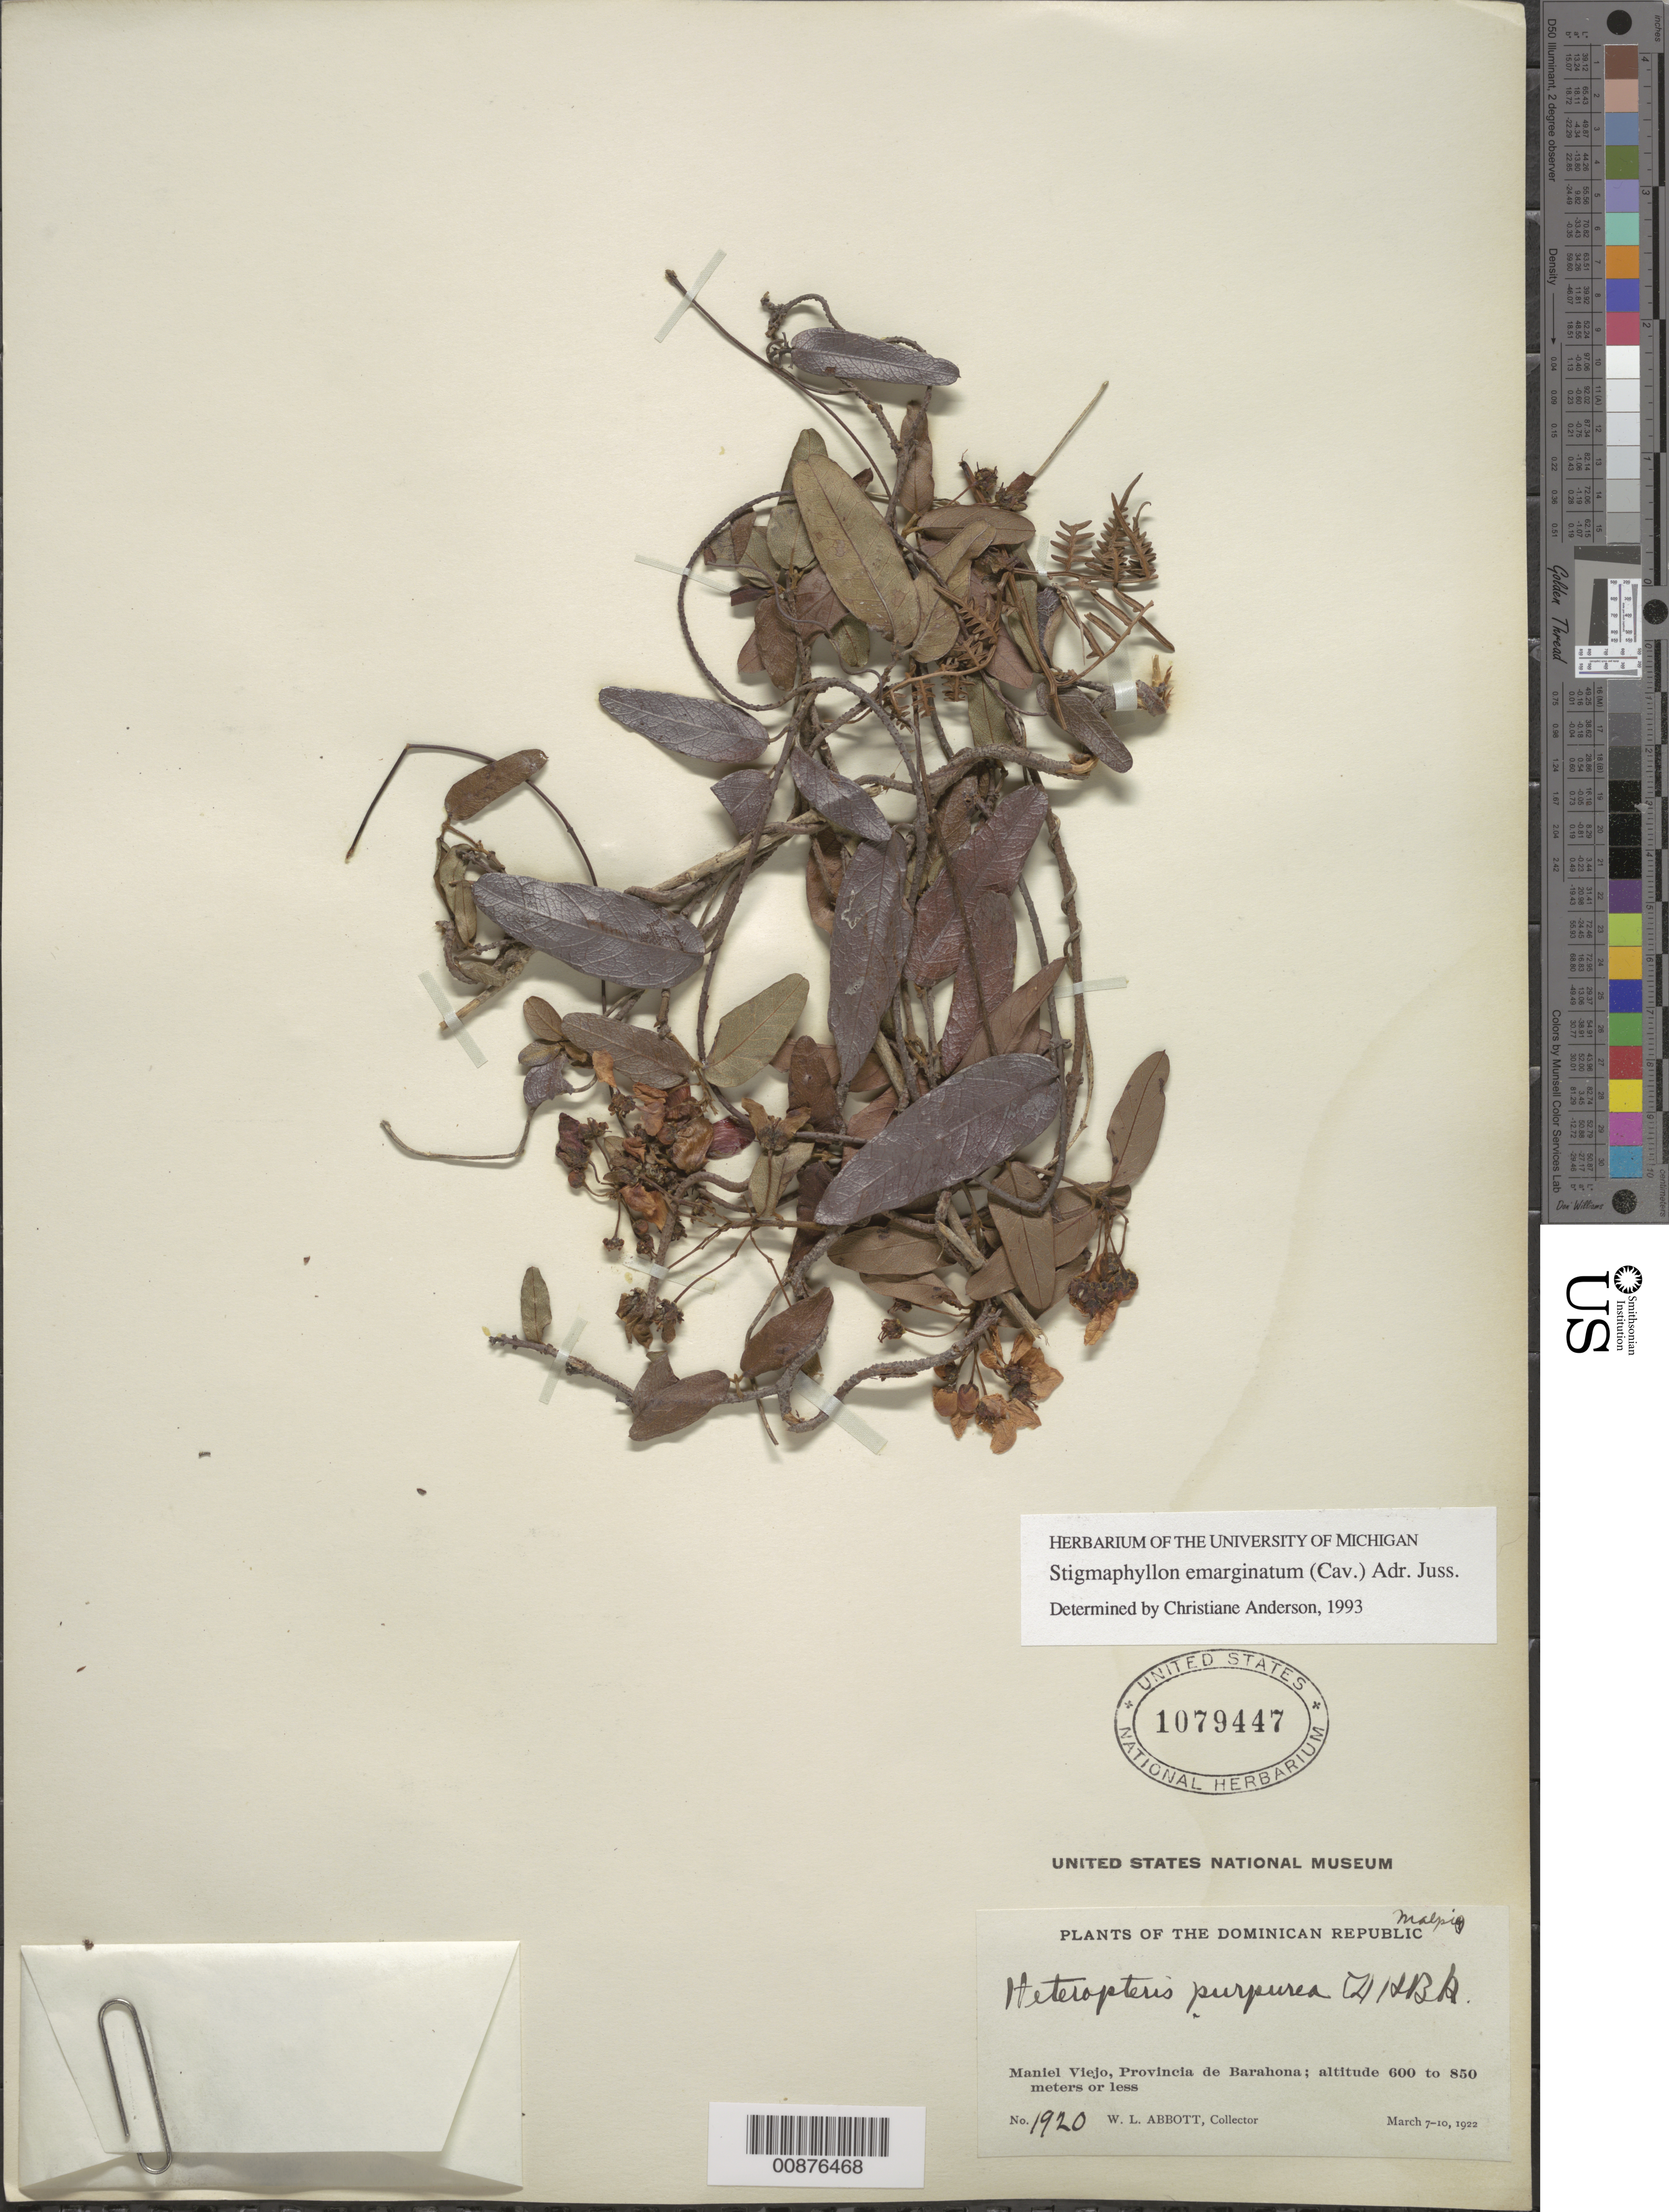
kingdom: Plantae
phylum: Tracheophyta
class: Magnoliopsida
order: Malpighiales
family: Malpighiaceae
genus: Stigmaphyllon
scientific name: Stigmaphyllon emarginatum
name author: (Cav.) A. Juss.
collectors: W. L. Abbott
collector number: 1920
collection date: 1922-03-07/1922-03-10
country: Dominican Republic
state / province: Barahona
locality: Maniel Viejo.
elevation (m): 600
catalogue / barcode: US 1079447